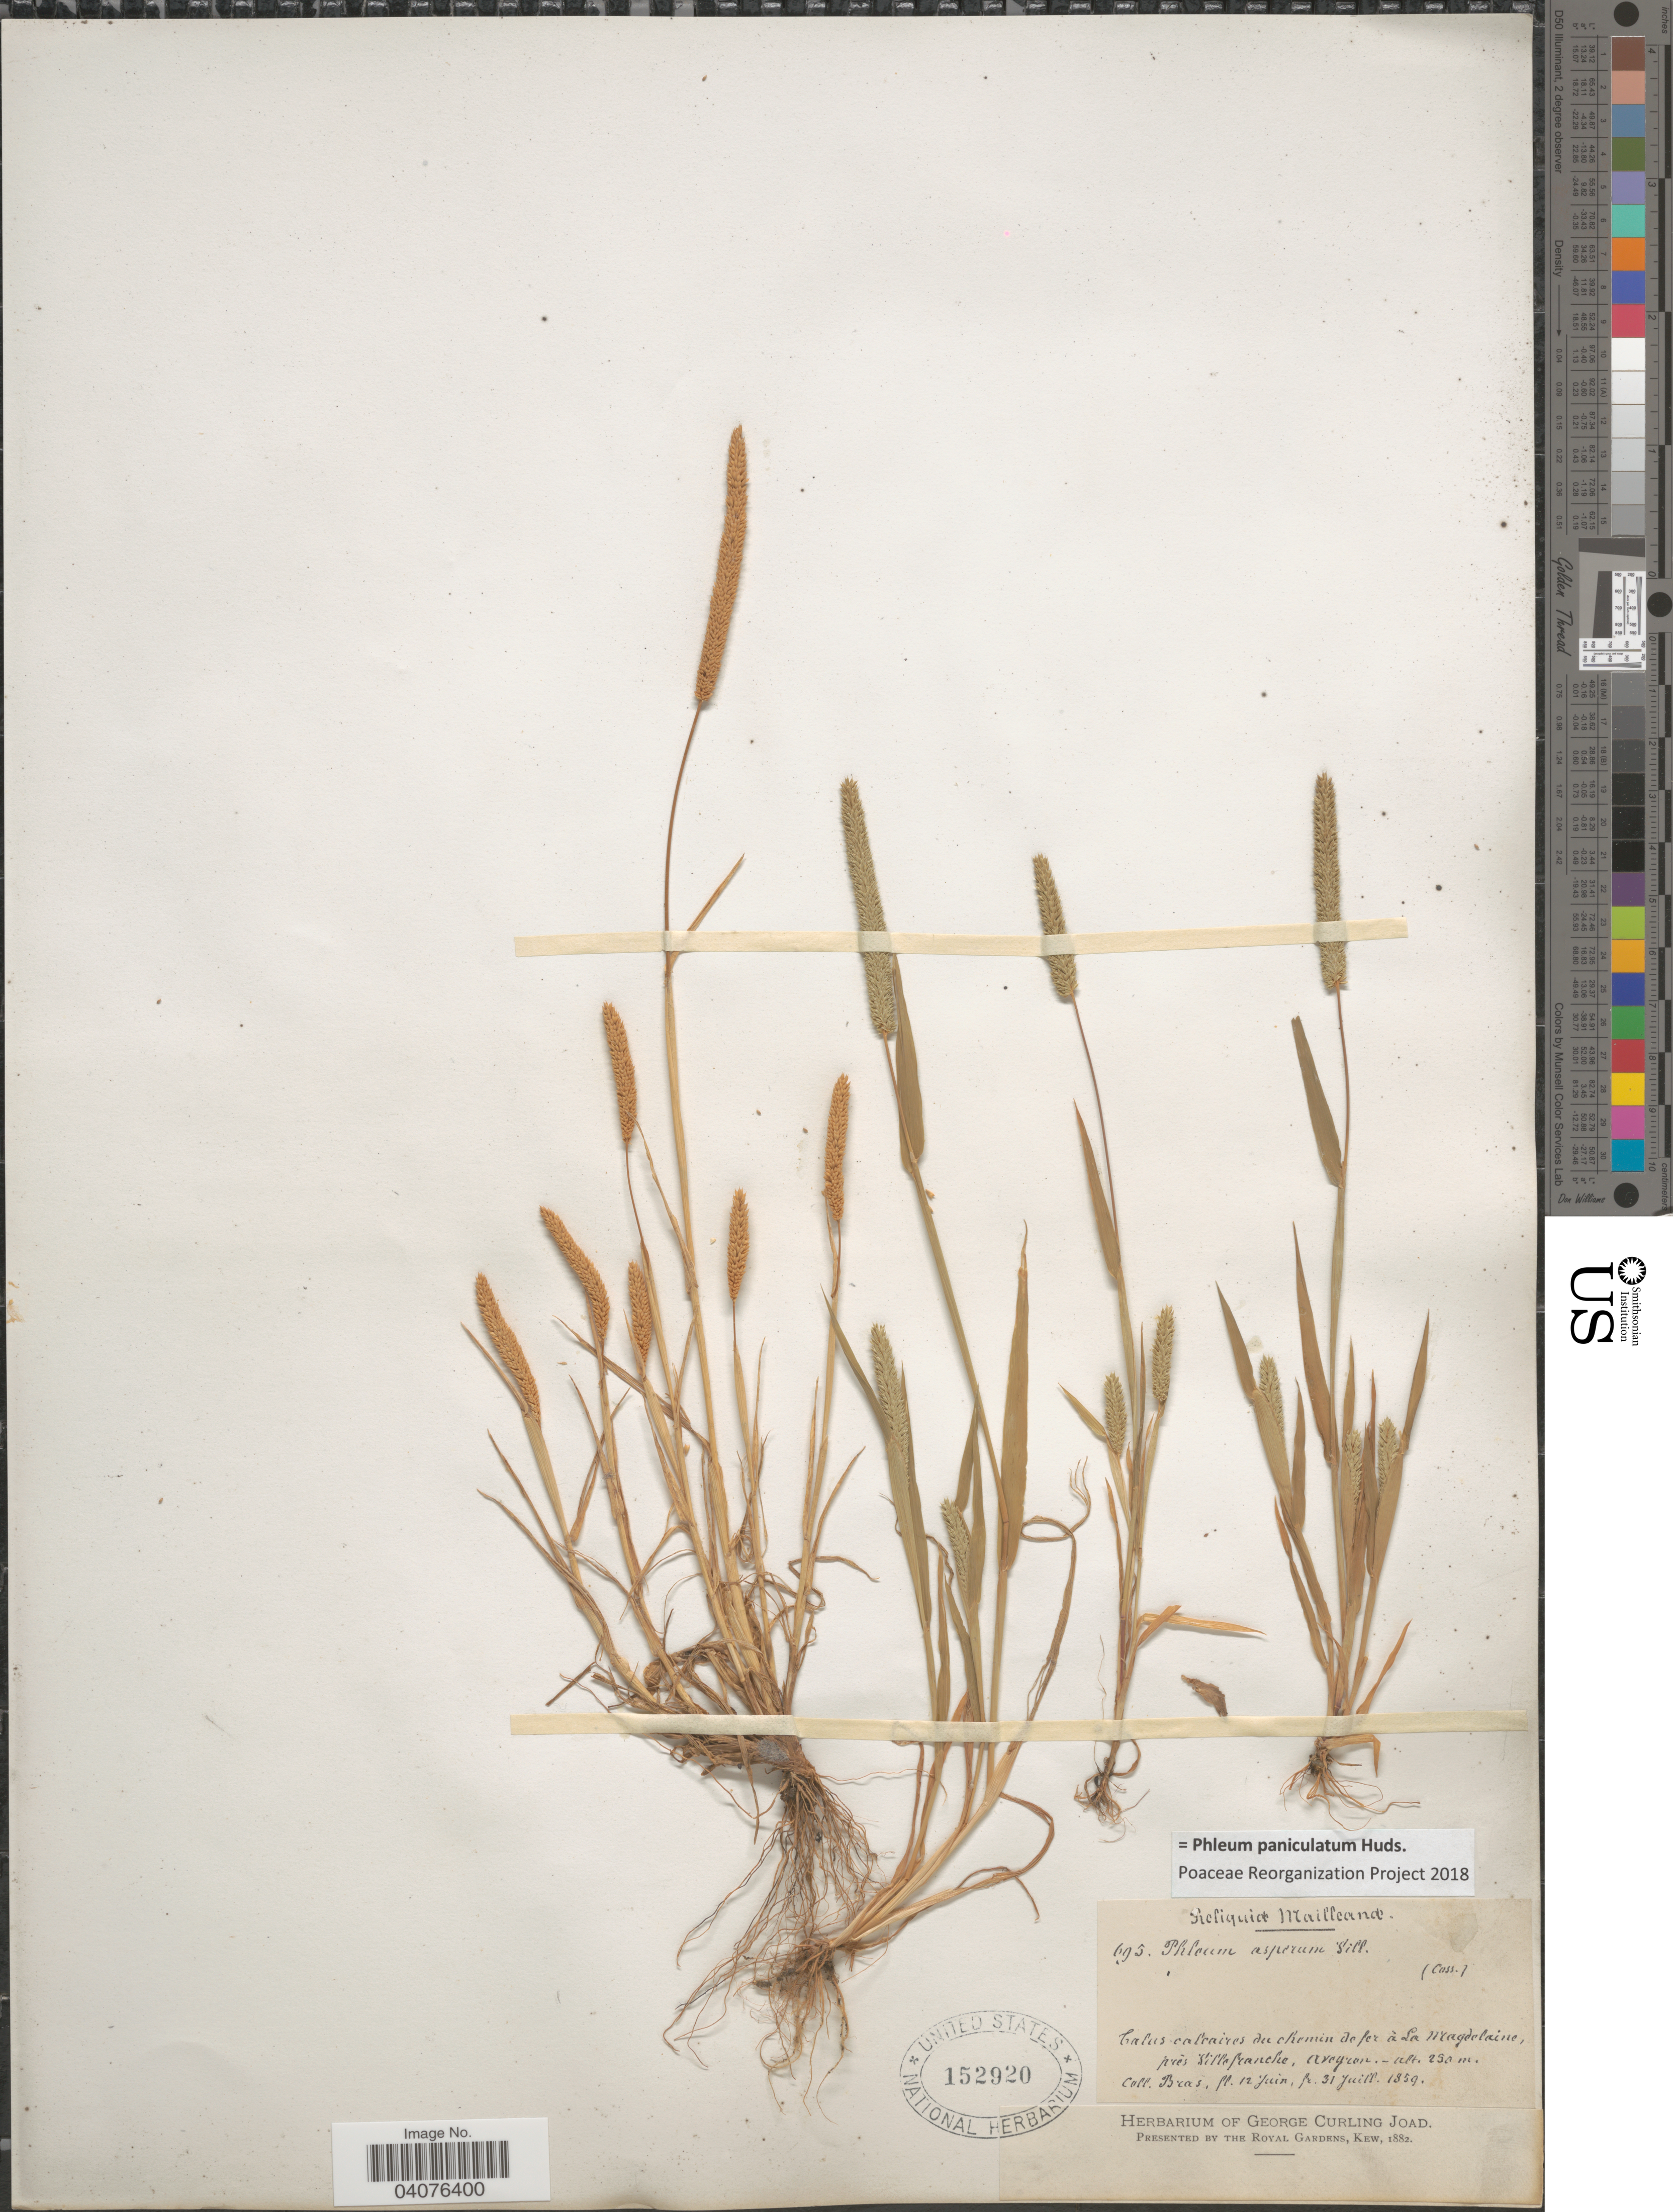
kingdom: Plantae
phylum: Tracheophyta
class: Liliopsida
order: Poales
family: Poaceae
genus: Phleum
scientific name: Phleum paniculatum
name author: Huds.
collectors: Bras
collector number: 695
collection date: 1859-06-12/1859-07-31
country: France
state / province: Occitanie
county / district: Aveyron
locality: Talus calcaires du chemin de fer à La Magdelaine, près Villefranche, Aveyron.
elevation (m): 250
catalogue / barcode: US 152920